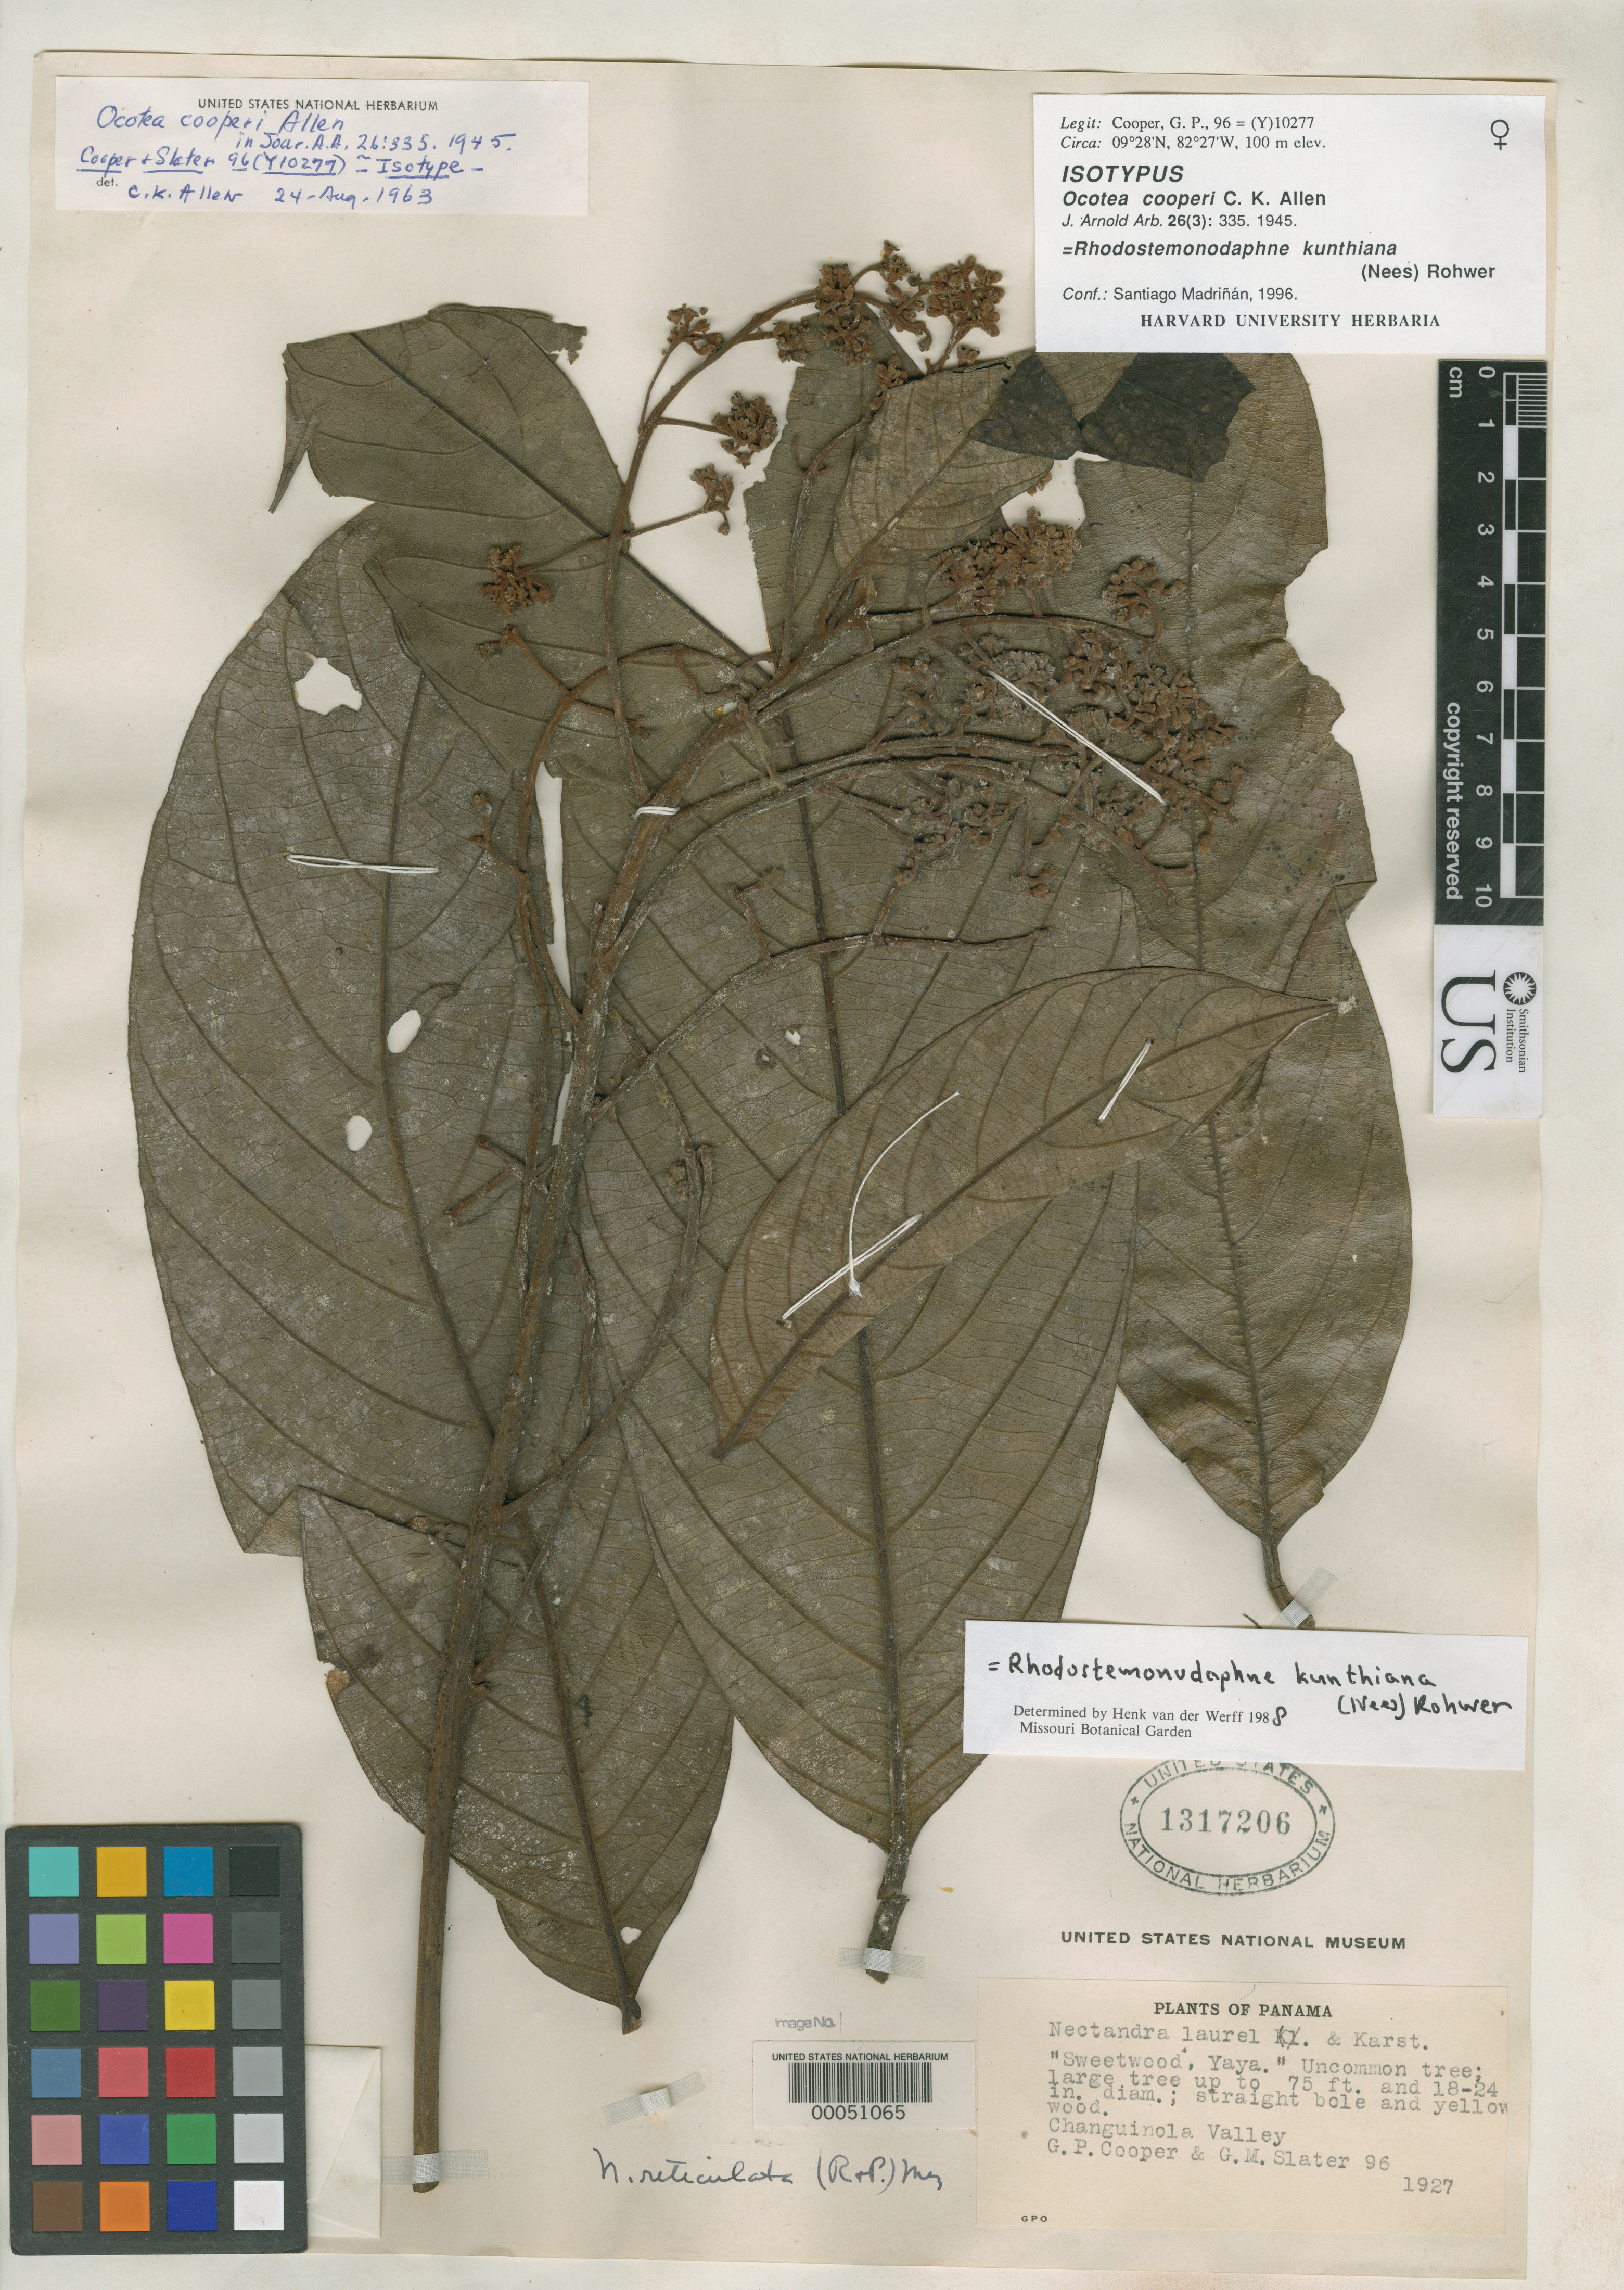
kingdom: Plantae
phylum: Tracheophyta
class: Magnoliopsida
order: Laurales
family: Lauraceae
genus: Ocotea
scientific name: Ocotea cooperi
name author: C.K. Allen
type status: Isotype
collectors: G. Cooper & G. Slater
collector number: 96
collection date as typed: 1927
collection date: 1927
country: Panama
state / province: Bocas del Toro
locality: Changuinola Valley.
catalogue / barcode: US 1317206